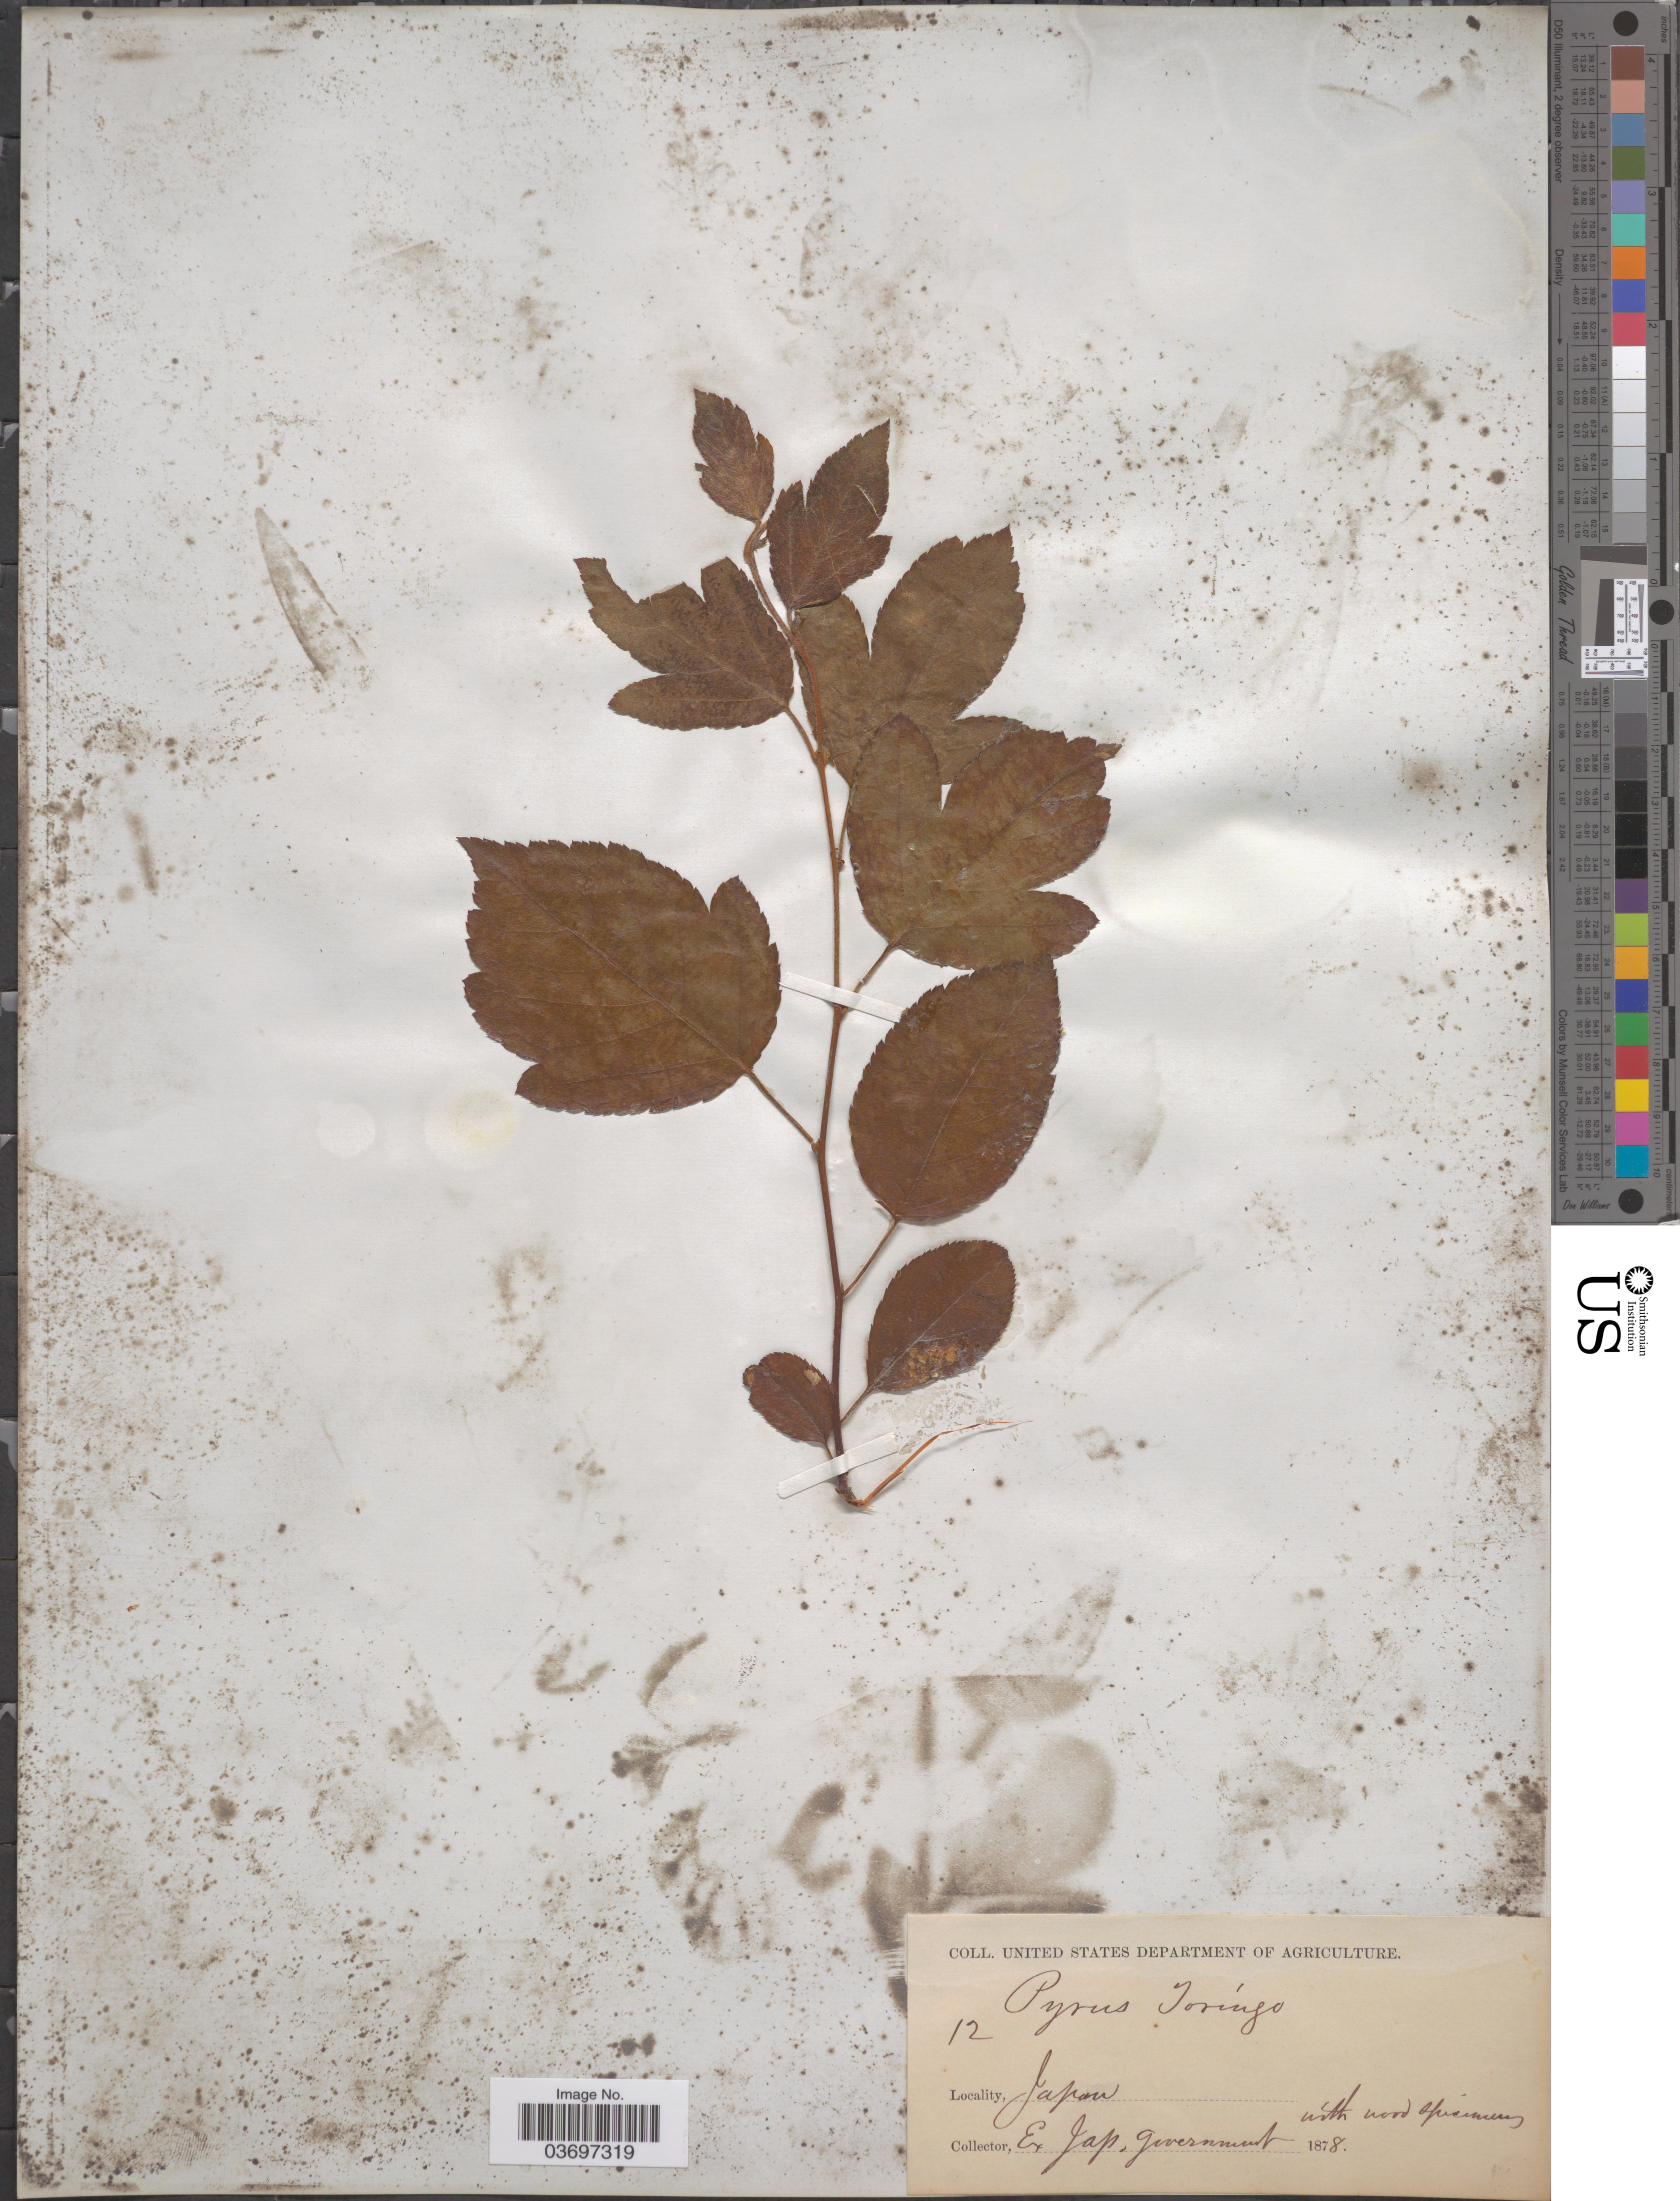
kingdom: Plantae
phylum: Tracheophyta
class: Magnoliopsida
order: Rosales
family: Rosaceae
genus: Malus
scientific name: Malus sieboldii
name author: Rehder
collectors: ex. Jap. Govt.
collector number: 12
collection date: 1878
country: Japan